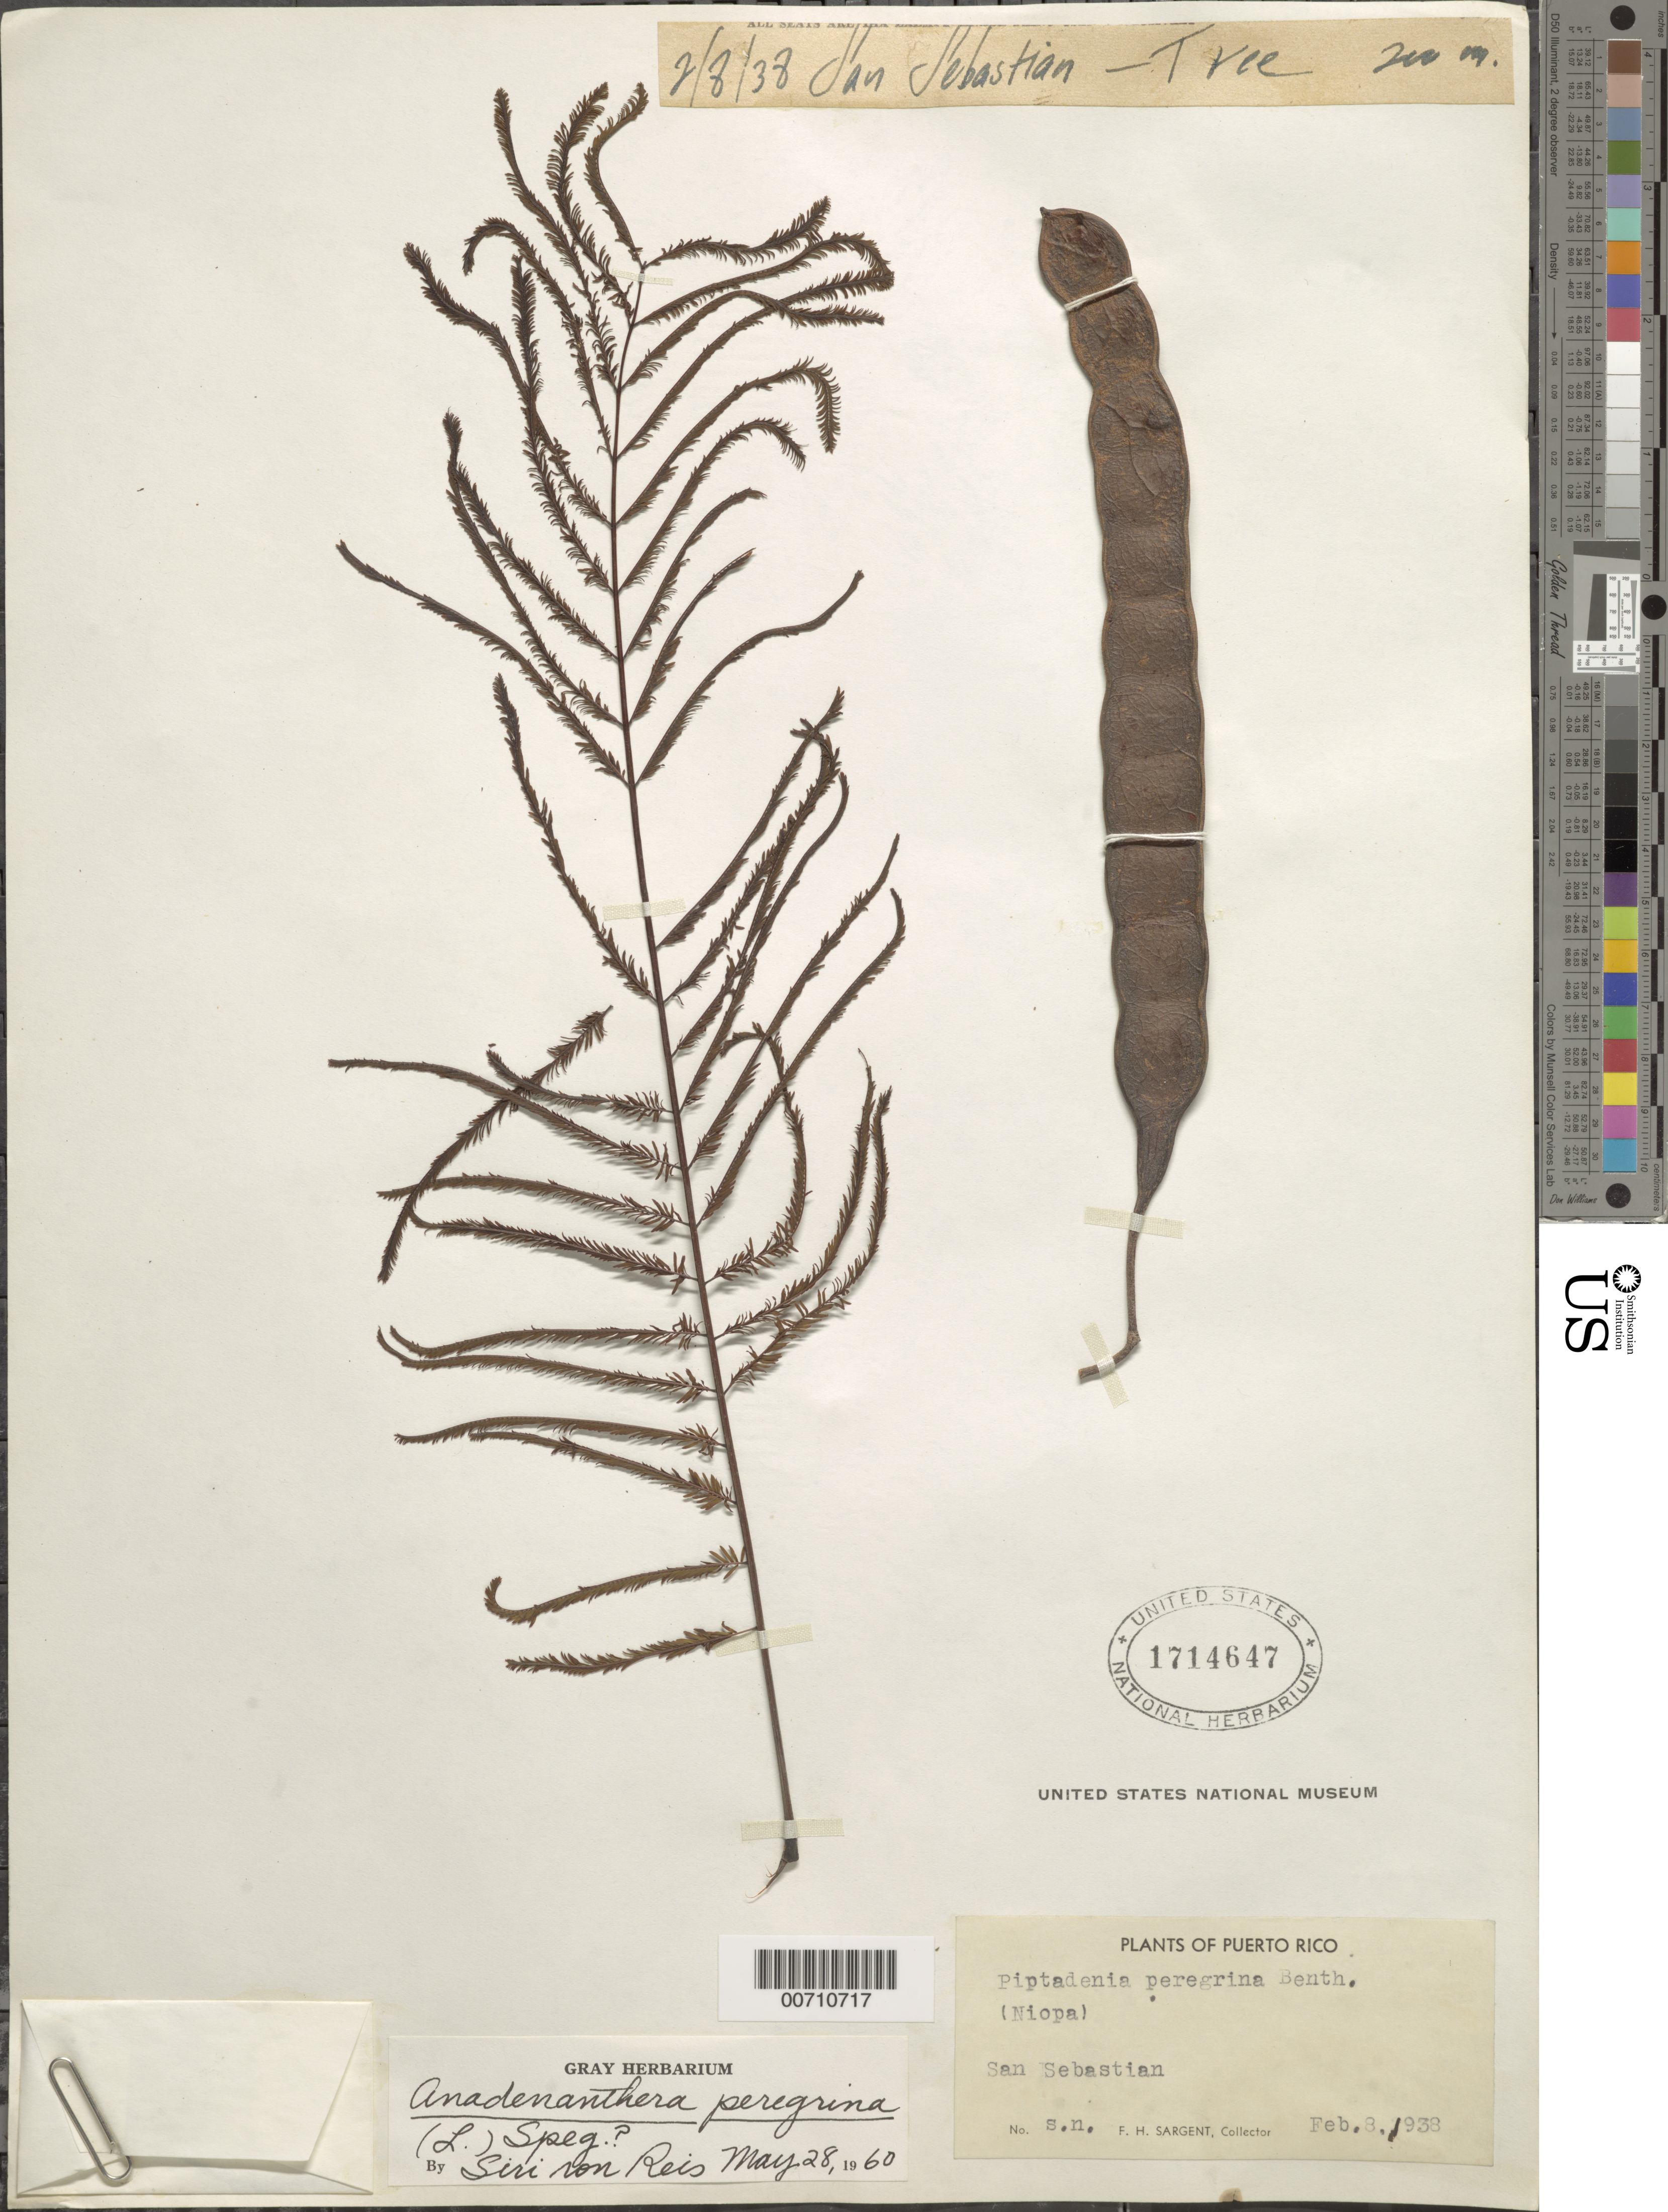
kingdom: Plantae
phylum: Tracheophyta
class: Magnoliopsida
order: Fabales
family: Fabaceae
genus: Anadenanthera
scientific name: Anadenanthera peregrina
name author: (L.) Speg.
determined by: Von Reis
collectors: F. H. Sargent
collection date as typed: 08 Feb 1938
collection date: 1938-02-08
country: Puerto Rico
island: Greater Antilles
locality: San Sebastian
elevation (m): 200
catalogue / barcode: US 1714647